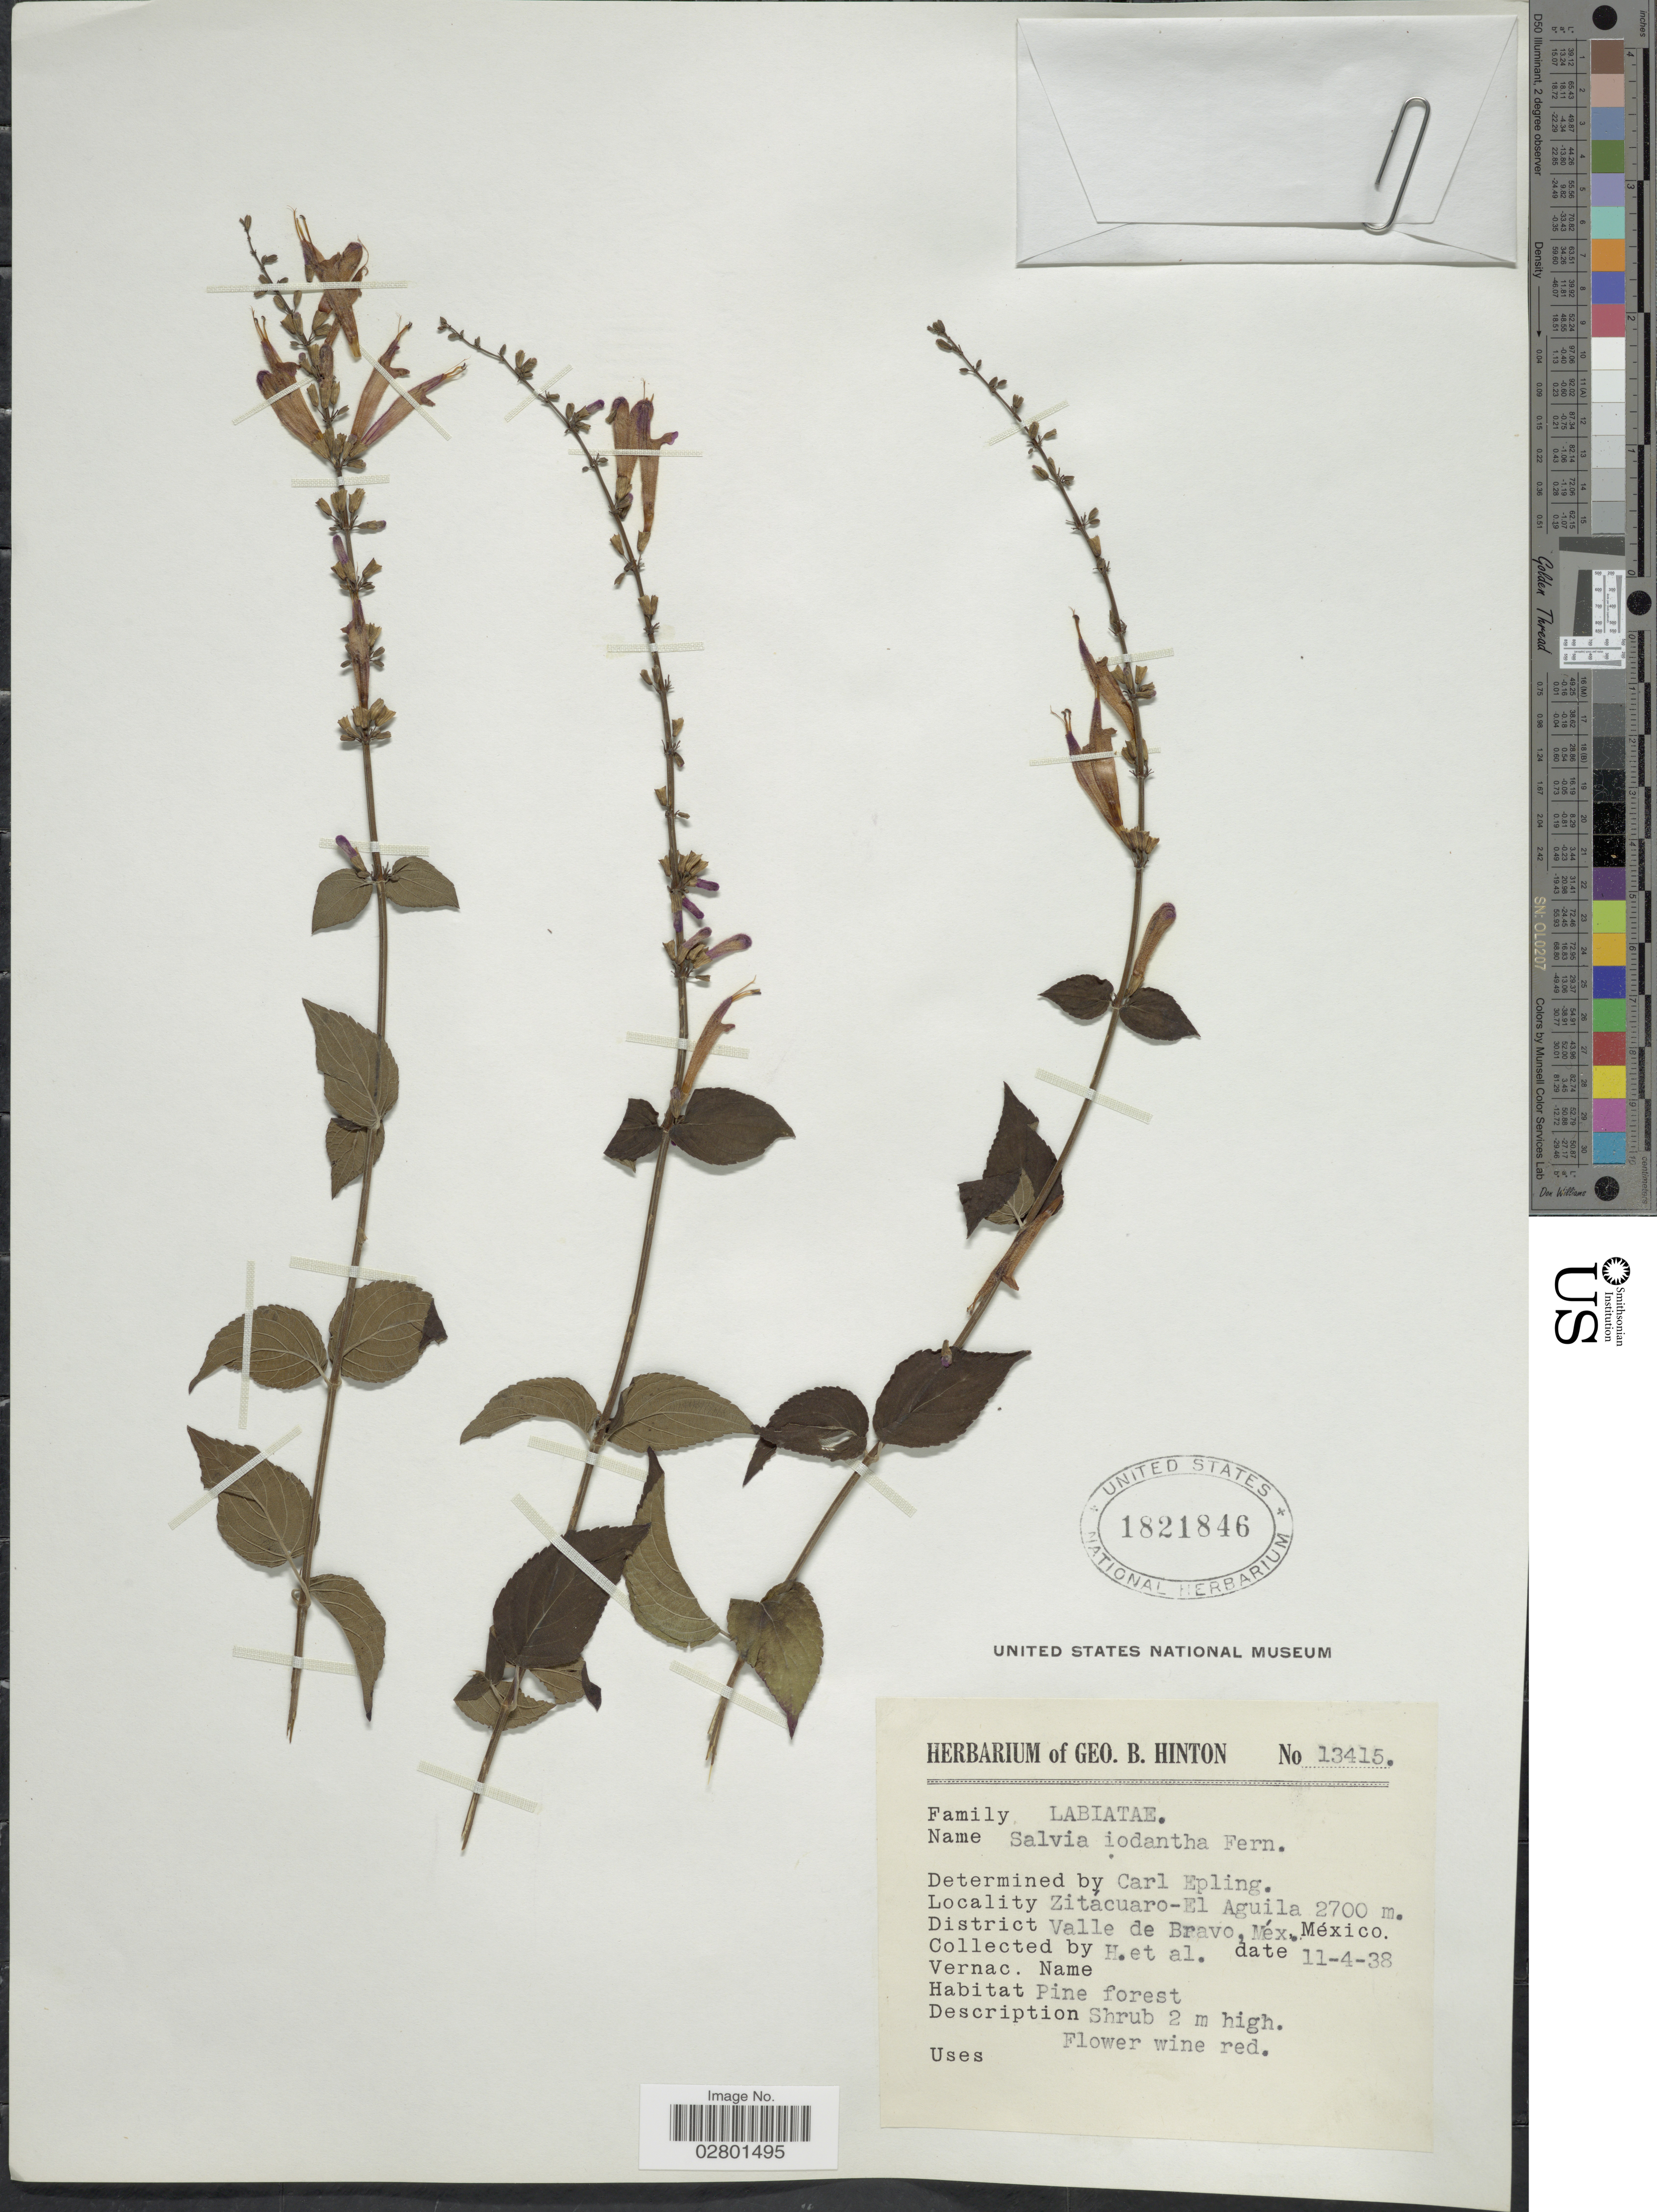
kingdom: Plantae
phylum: Tracheophyta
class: Magnoliopsida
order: Lamiales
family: Lamiaceae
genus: Salvia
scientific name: Salvia iodantha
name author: Fernald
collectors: G. B. Hinton & et al.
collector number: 13415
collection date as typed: Transcribed d/m/y: 11/4/38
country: Mexico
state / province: México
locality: Zitácuaro-El Aguila, District Valle de Bravo, Méx.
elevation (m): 2700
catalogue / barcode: US 1821846